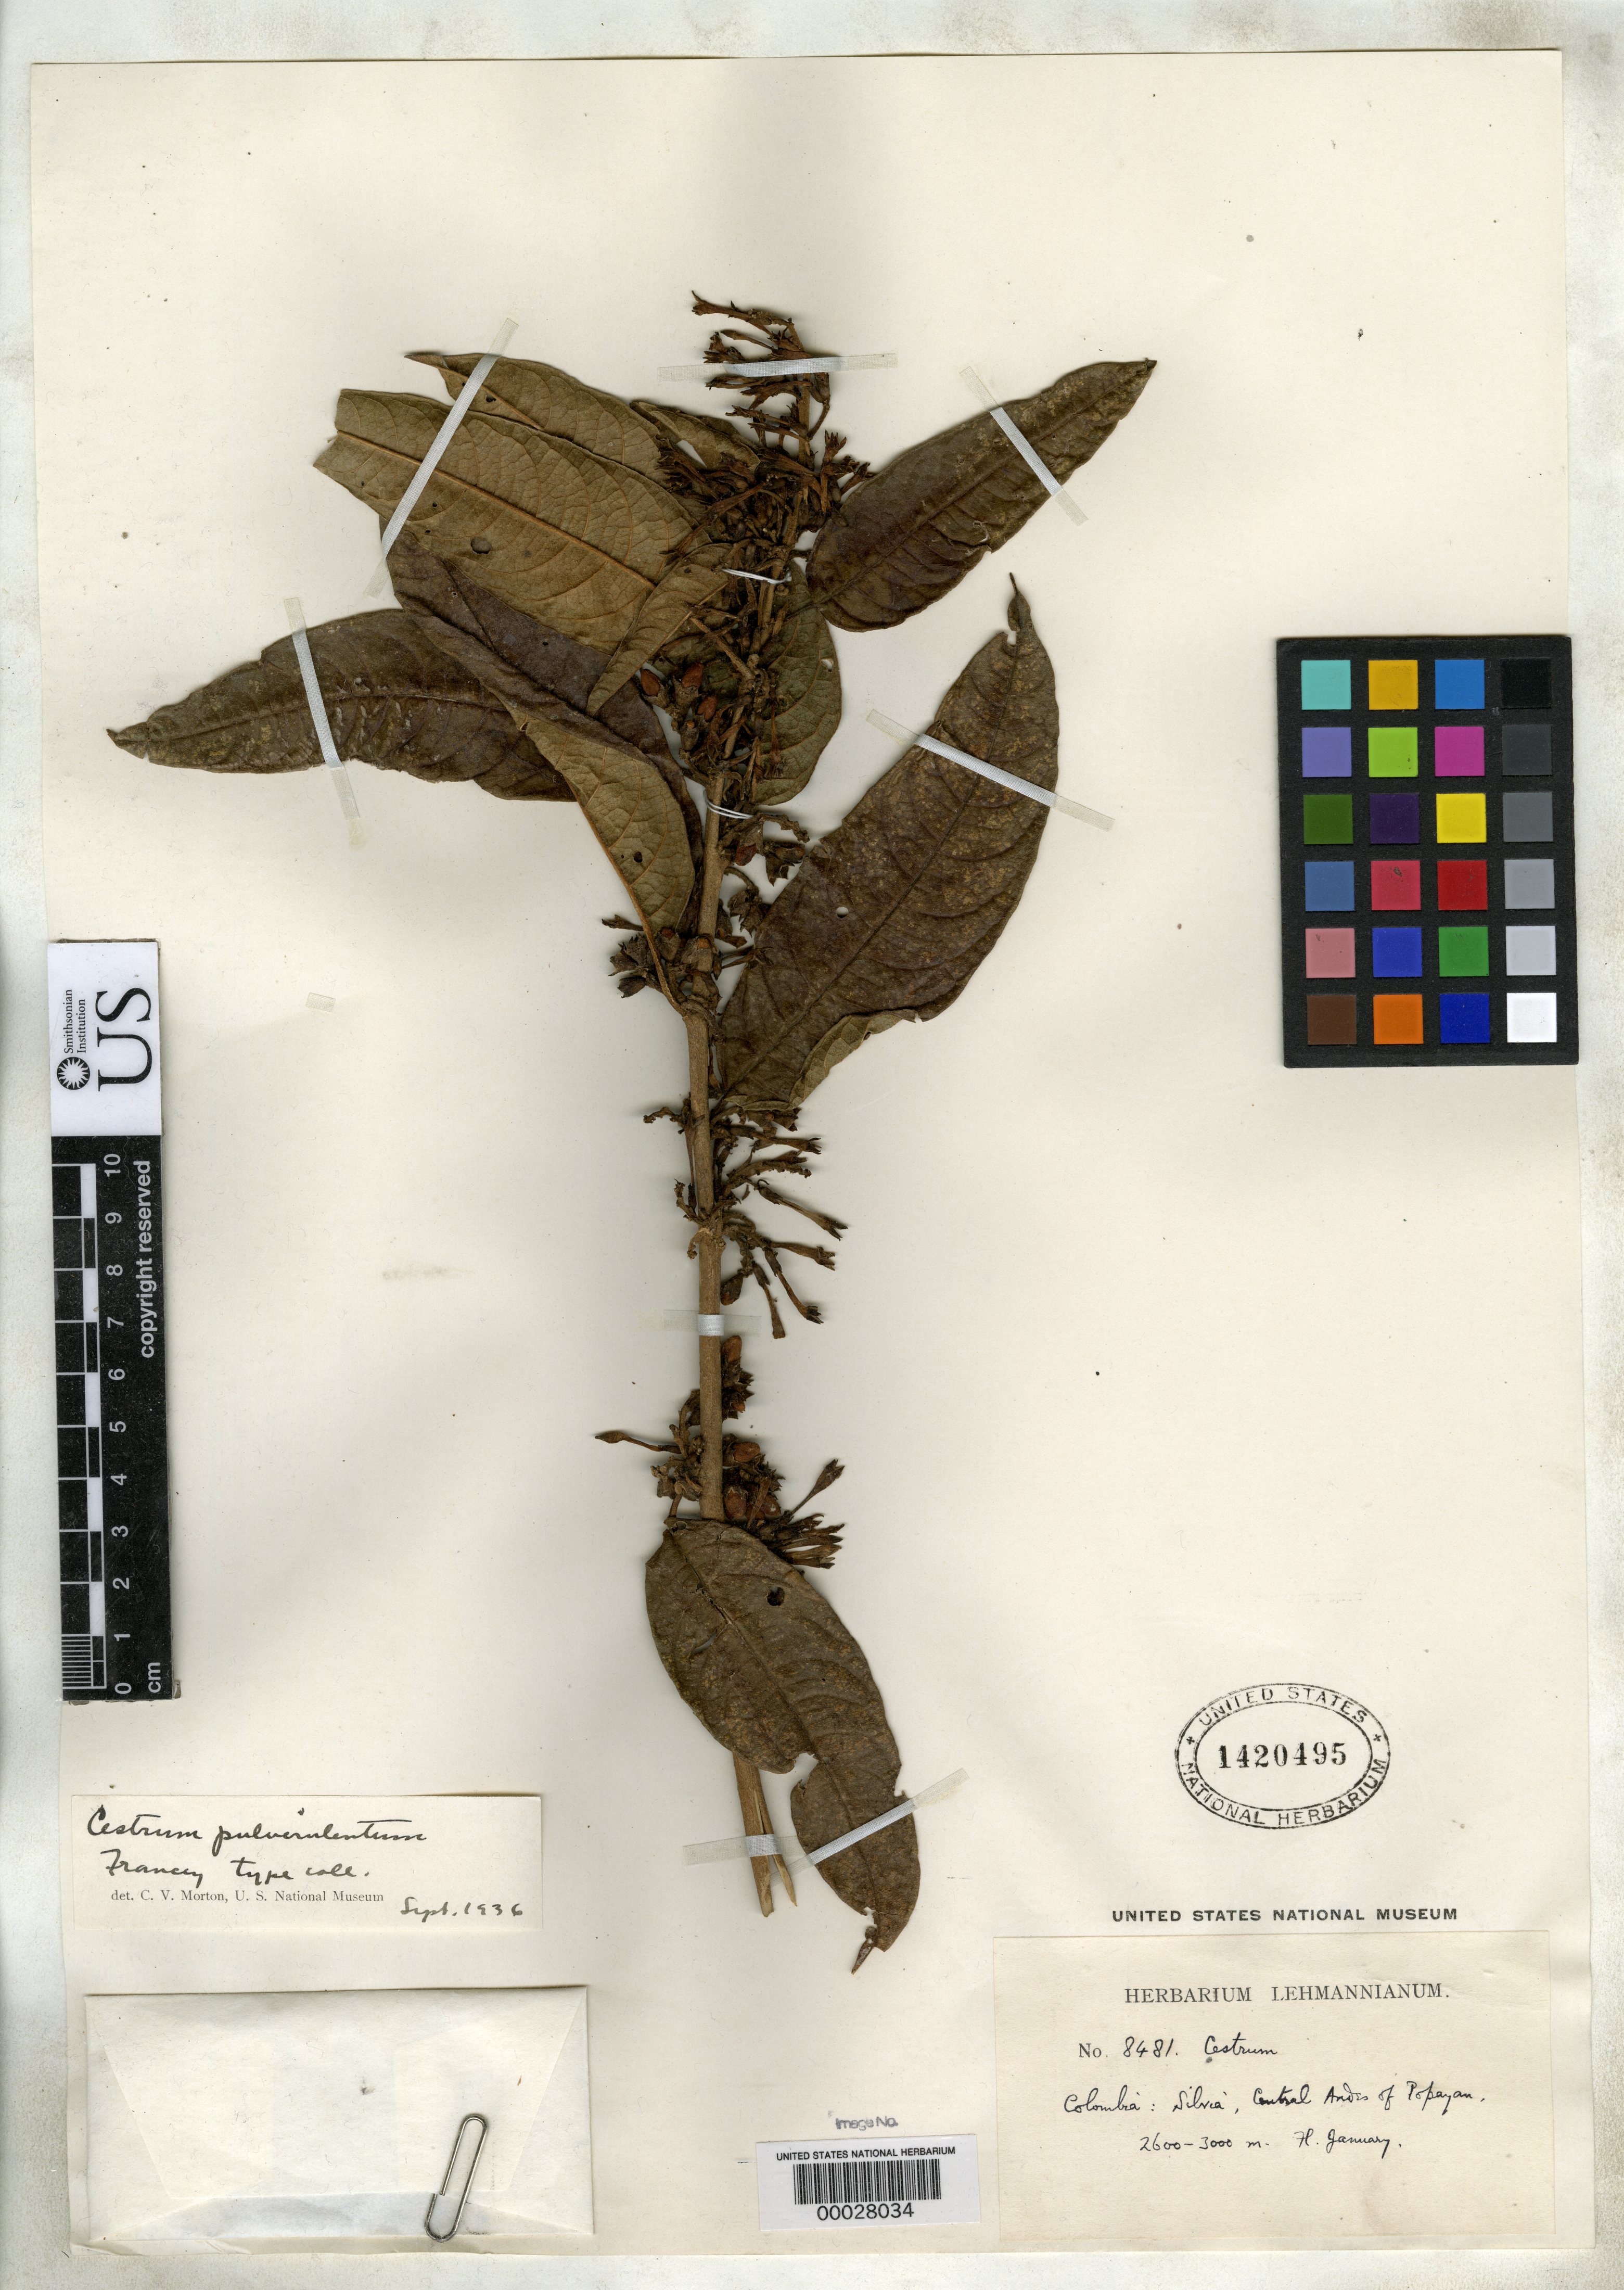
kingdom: Plantae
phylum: Tracheophyta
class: Magnoliopsida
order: Solanales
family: Solanaceae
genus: Cestrum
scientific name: Cestrum pulverulentum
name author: Francey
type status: Isosyntype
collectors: F. C. Lehmann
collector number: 8481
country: Colombia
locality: Silira above Popayan.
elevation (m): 2600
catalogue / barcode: US 1420495